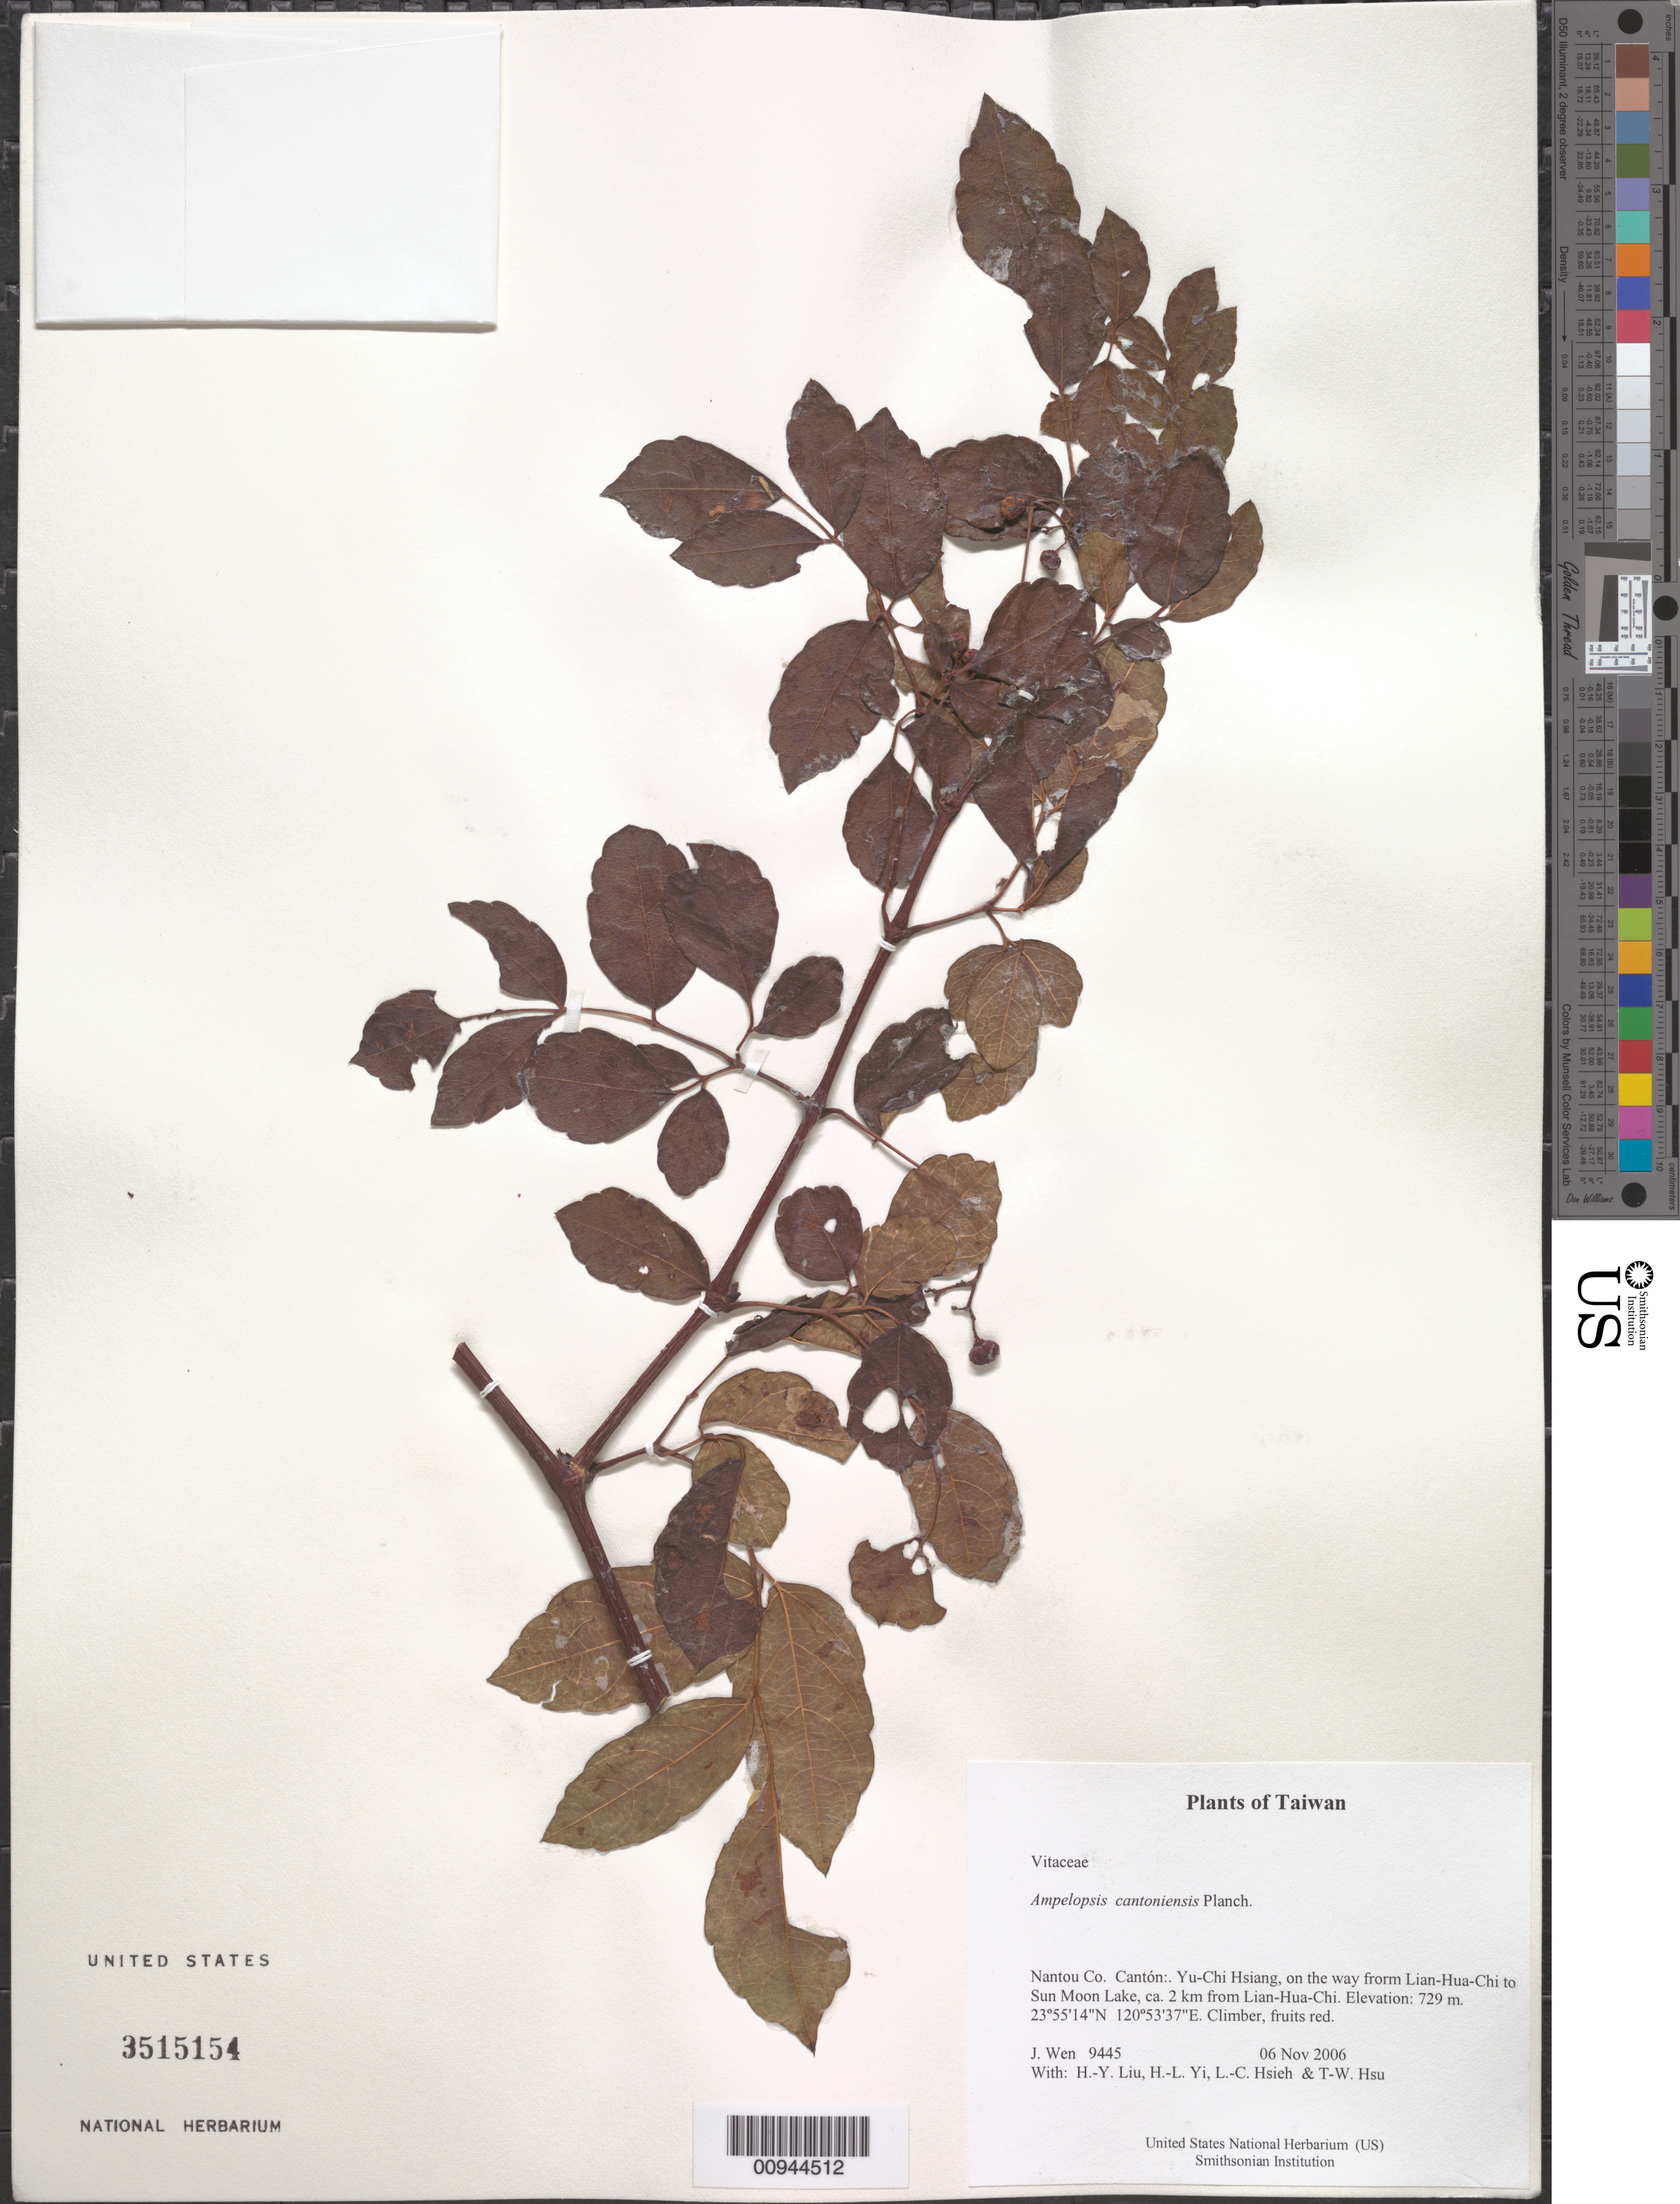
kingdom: Plantae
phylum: Tracheophyta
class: Magnoliopsida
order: Vitales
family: Vitaceae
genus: Ampelopsis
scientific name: Ampelopsis cantoniensis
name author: (W. Hook. & H.J. Arn.) Planch.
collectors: J. Wen, H. Liu, H. l. Yi, L. Hsieh & T. Hsu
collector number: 9445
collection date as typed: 06 Nov 2006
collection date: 2006-11-06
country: Taiwan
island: Taiwan [Formosa]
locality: Yu-Chi Hsiang, on the way frorm Lian-Hua-Chi to Sun Moon Lake, ca. 2 km from Lian-Hua-Chi.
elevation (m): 729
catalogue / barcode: US 3515154